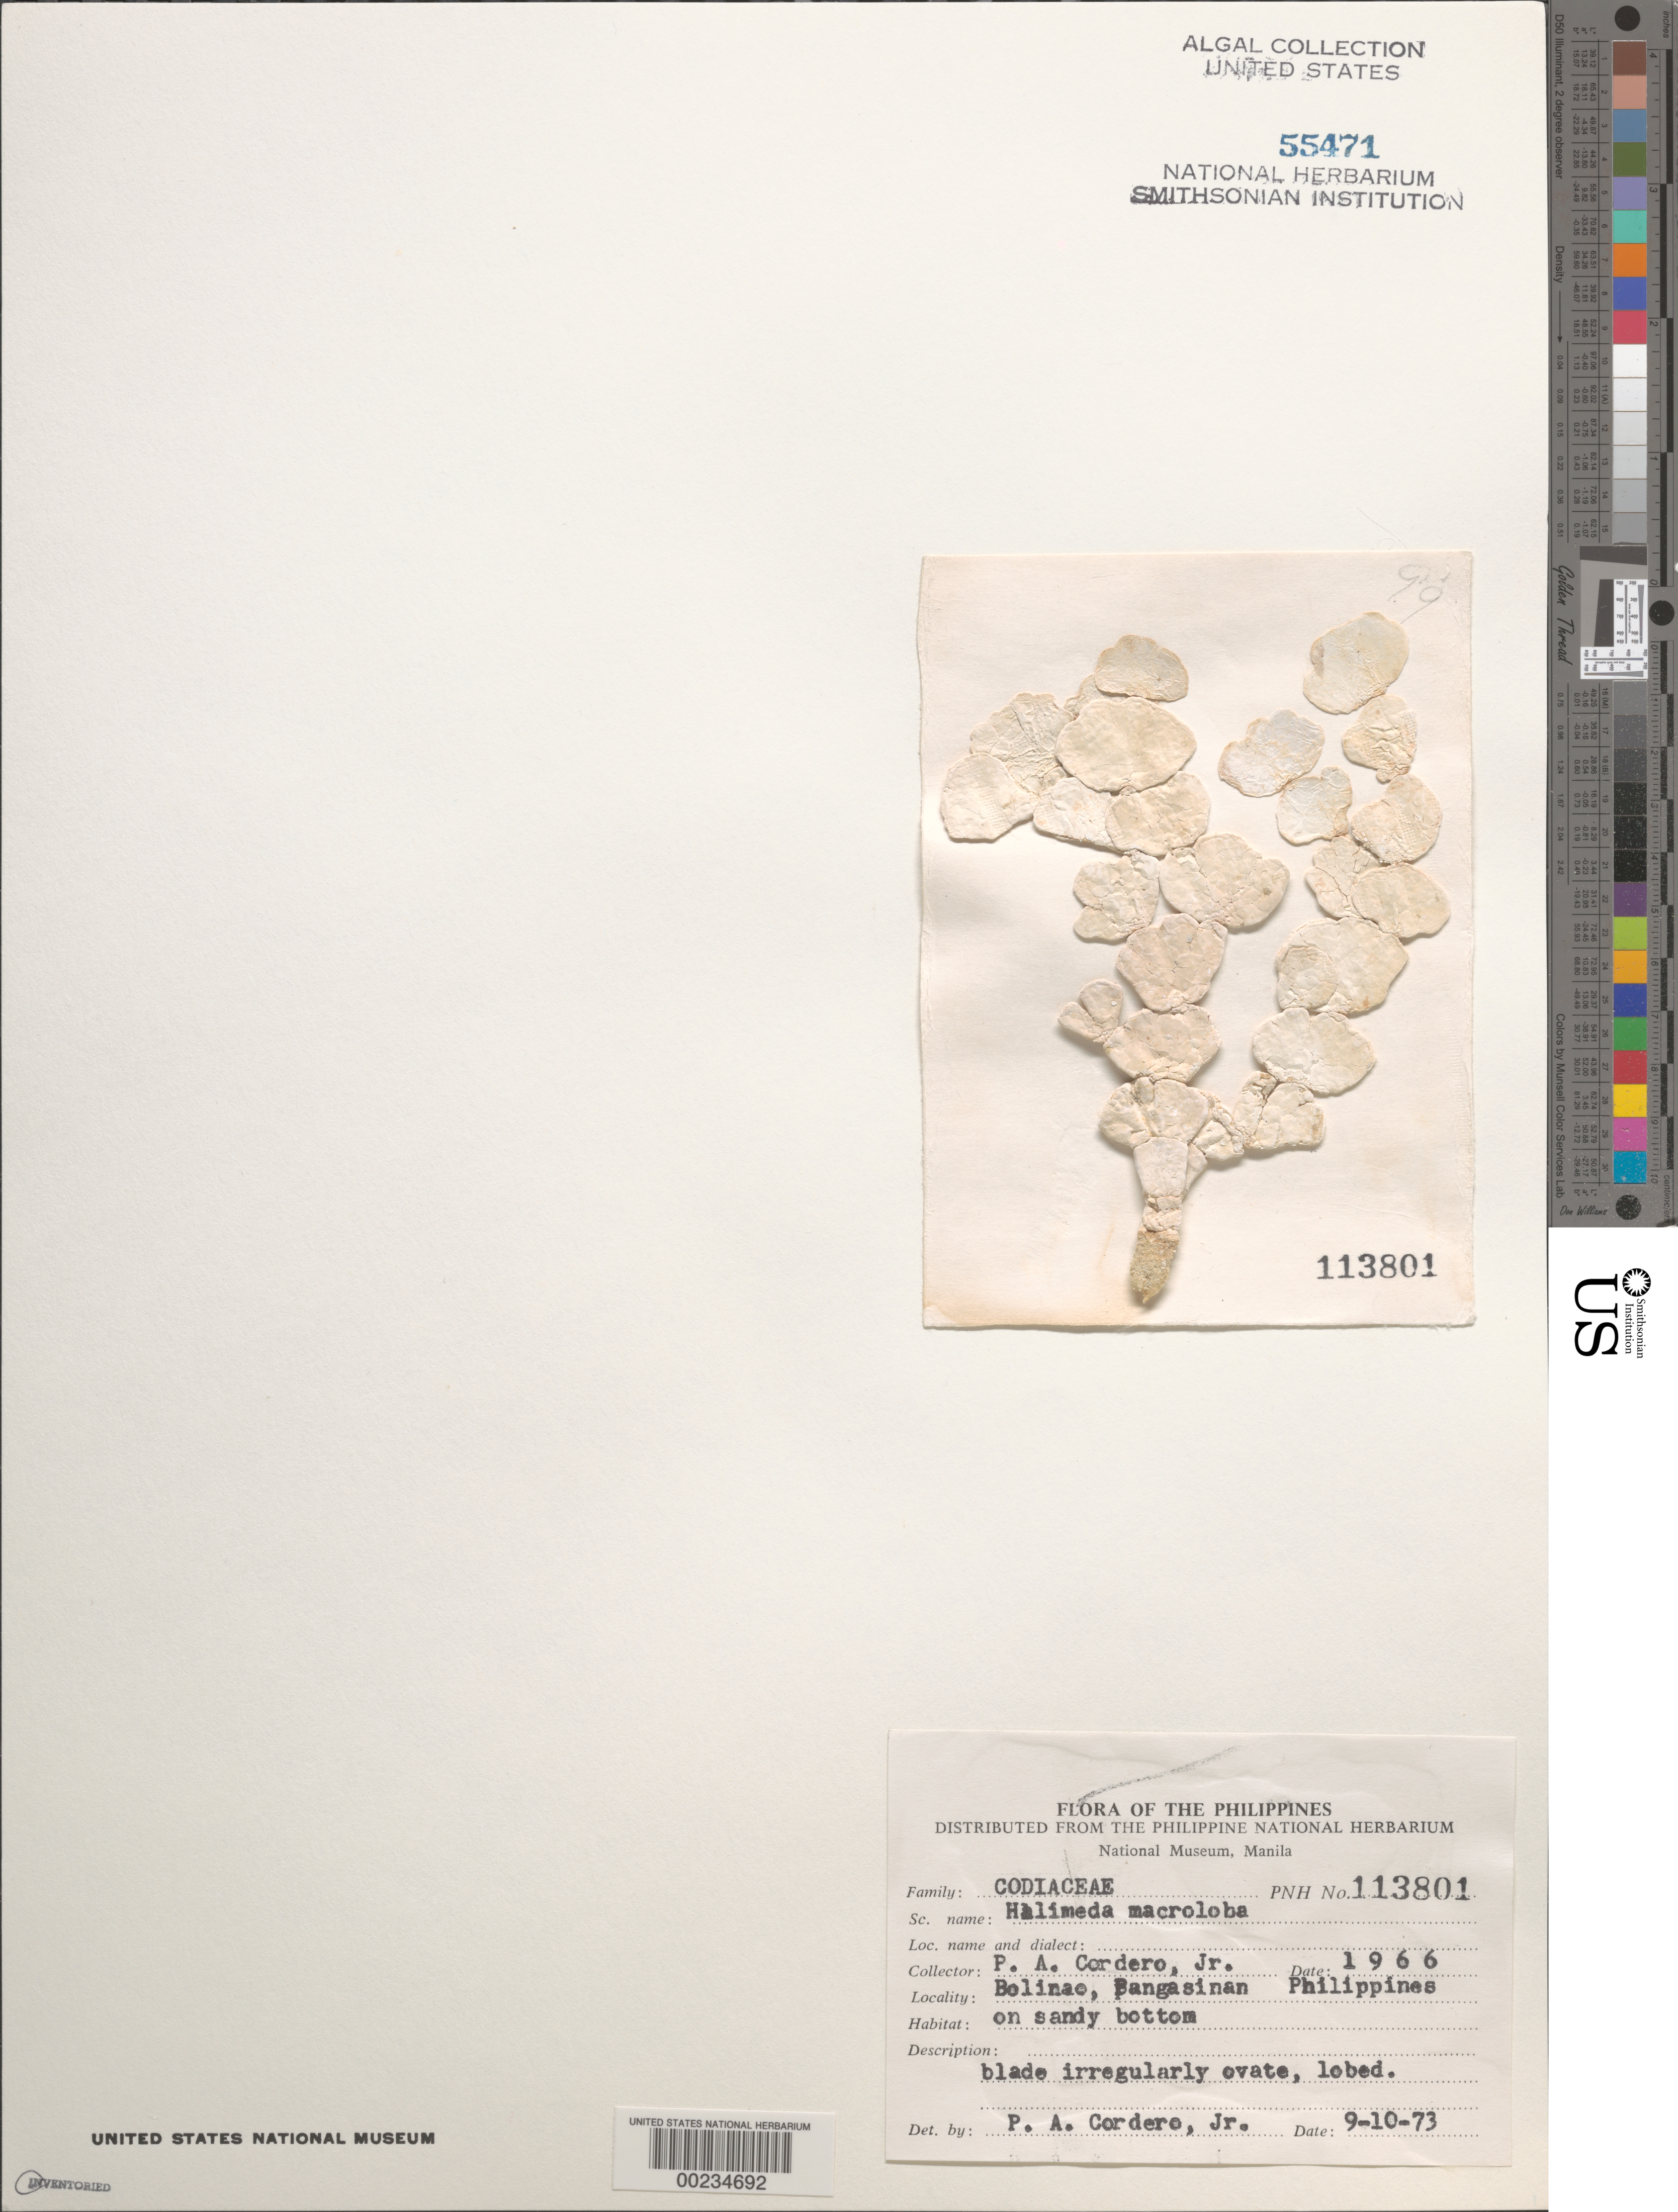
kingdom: Plantae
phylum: Chlorophyta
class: Ulvophyceae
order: Bryopsidales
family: Halimedaceae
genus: Halimeda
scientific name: Halimeda macroloba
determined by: Cordero, P. A., Jr.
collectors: P. A. Cordero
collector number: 113801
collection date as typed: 1966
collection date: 1966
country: Philippines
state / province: Ilocos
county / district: Pangasinan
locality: Bolinao, pangasinan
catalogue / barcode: US 55471